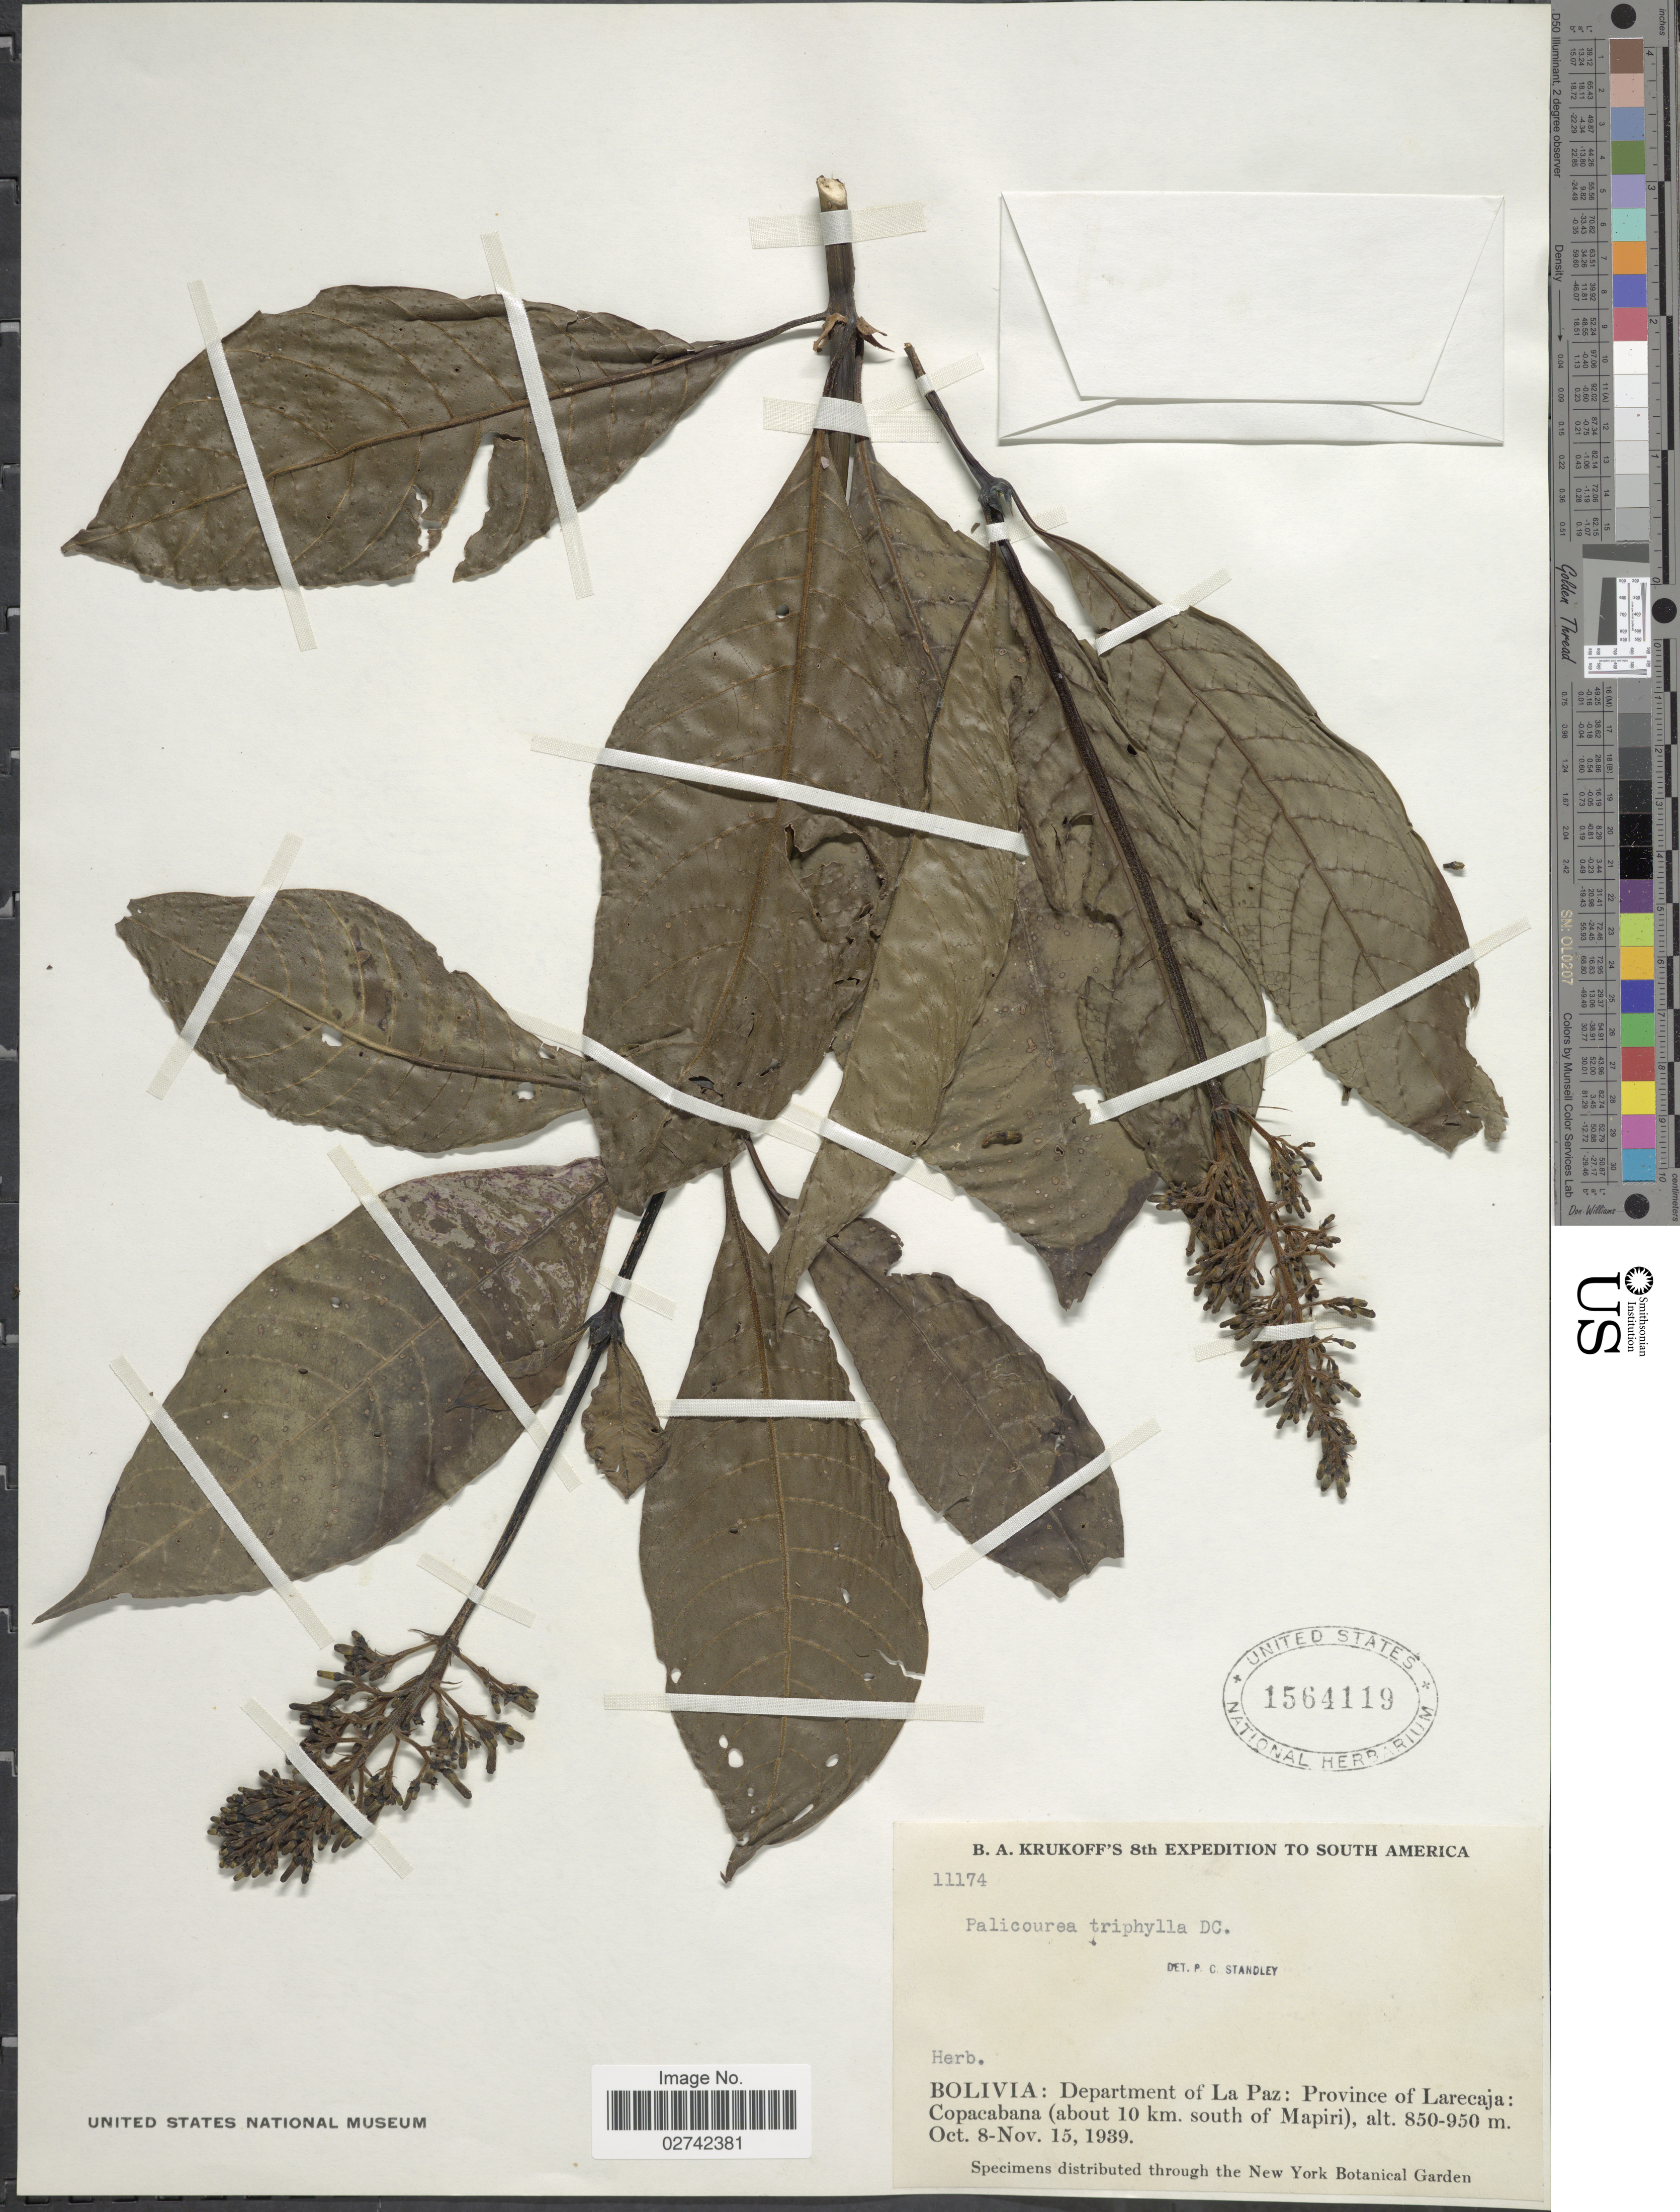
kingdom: Plantae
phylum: Tracheophyta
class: Magnoliopsida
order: Gentianales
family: Rubiaceae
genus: Palicourea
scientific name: Palicourea triphylla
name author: DC.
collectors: B. A. Krukoff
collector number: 11174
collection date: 1939-11-08/1939-11-15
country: Bolivia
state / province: La Paz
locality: Province of Larecaja: Copacabana (about 10 km. south of Mapiri).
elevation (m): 850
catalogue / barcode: US 1564119